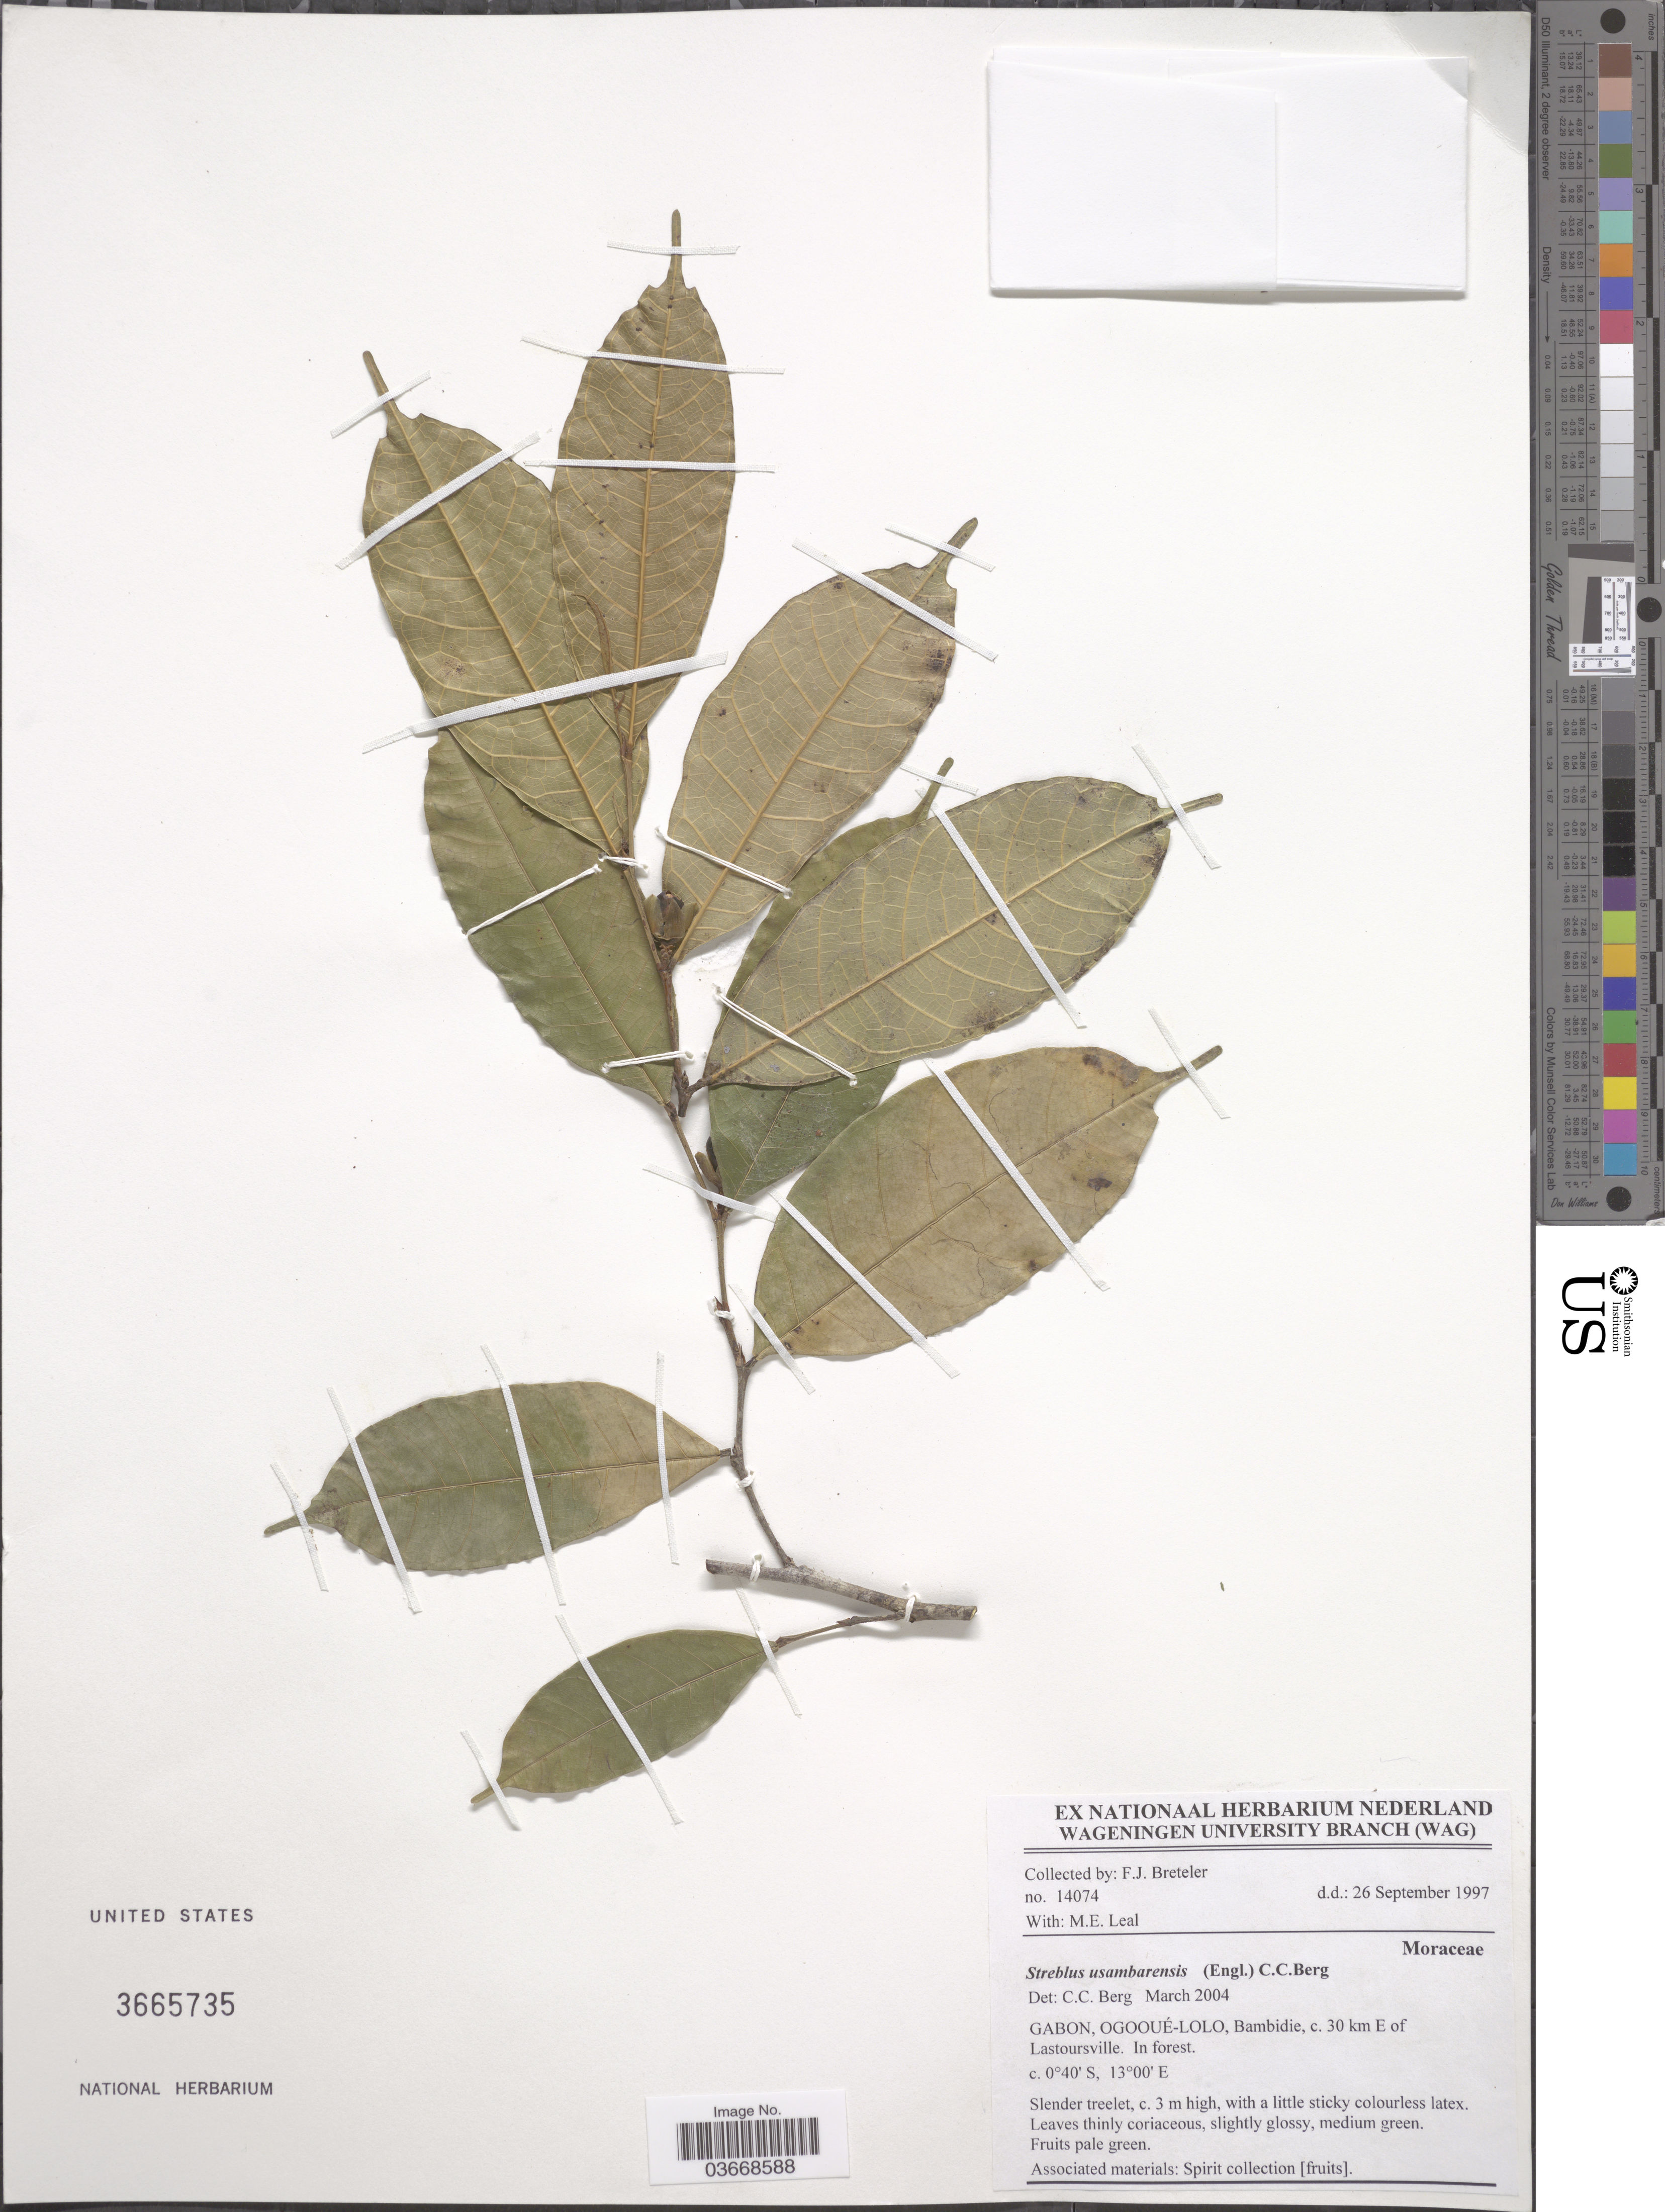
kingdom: Plantae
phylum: Tracheophyta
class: Magnoliopsida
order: Rosales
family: Moraceae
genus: Sloetiopsis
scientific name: Sloetiopsis usambarensis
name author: Engl.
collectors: F. J. Breteler & M. E. Leal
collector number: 14074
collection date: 1997-09-26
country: Gabon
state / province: Ogooue-Lolo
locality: Bambidie, c. 30 km E of Lastoursville.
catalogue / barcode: US 3665735